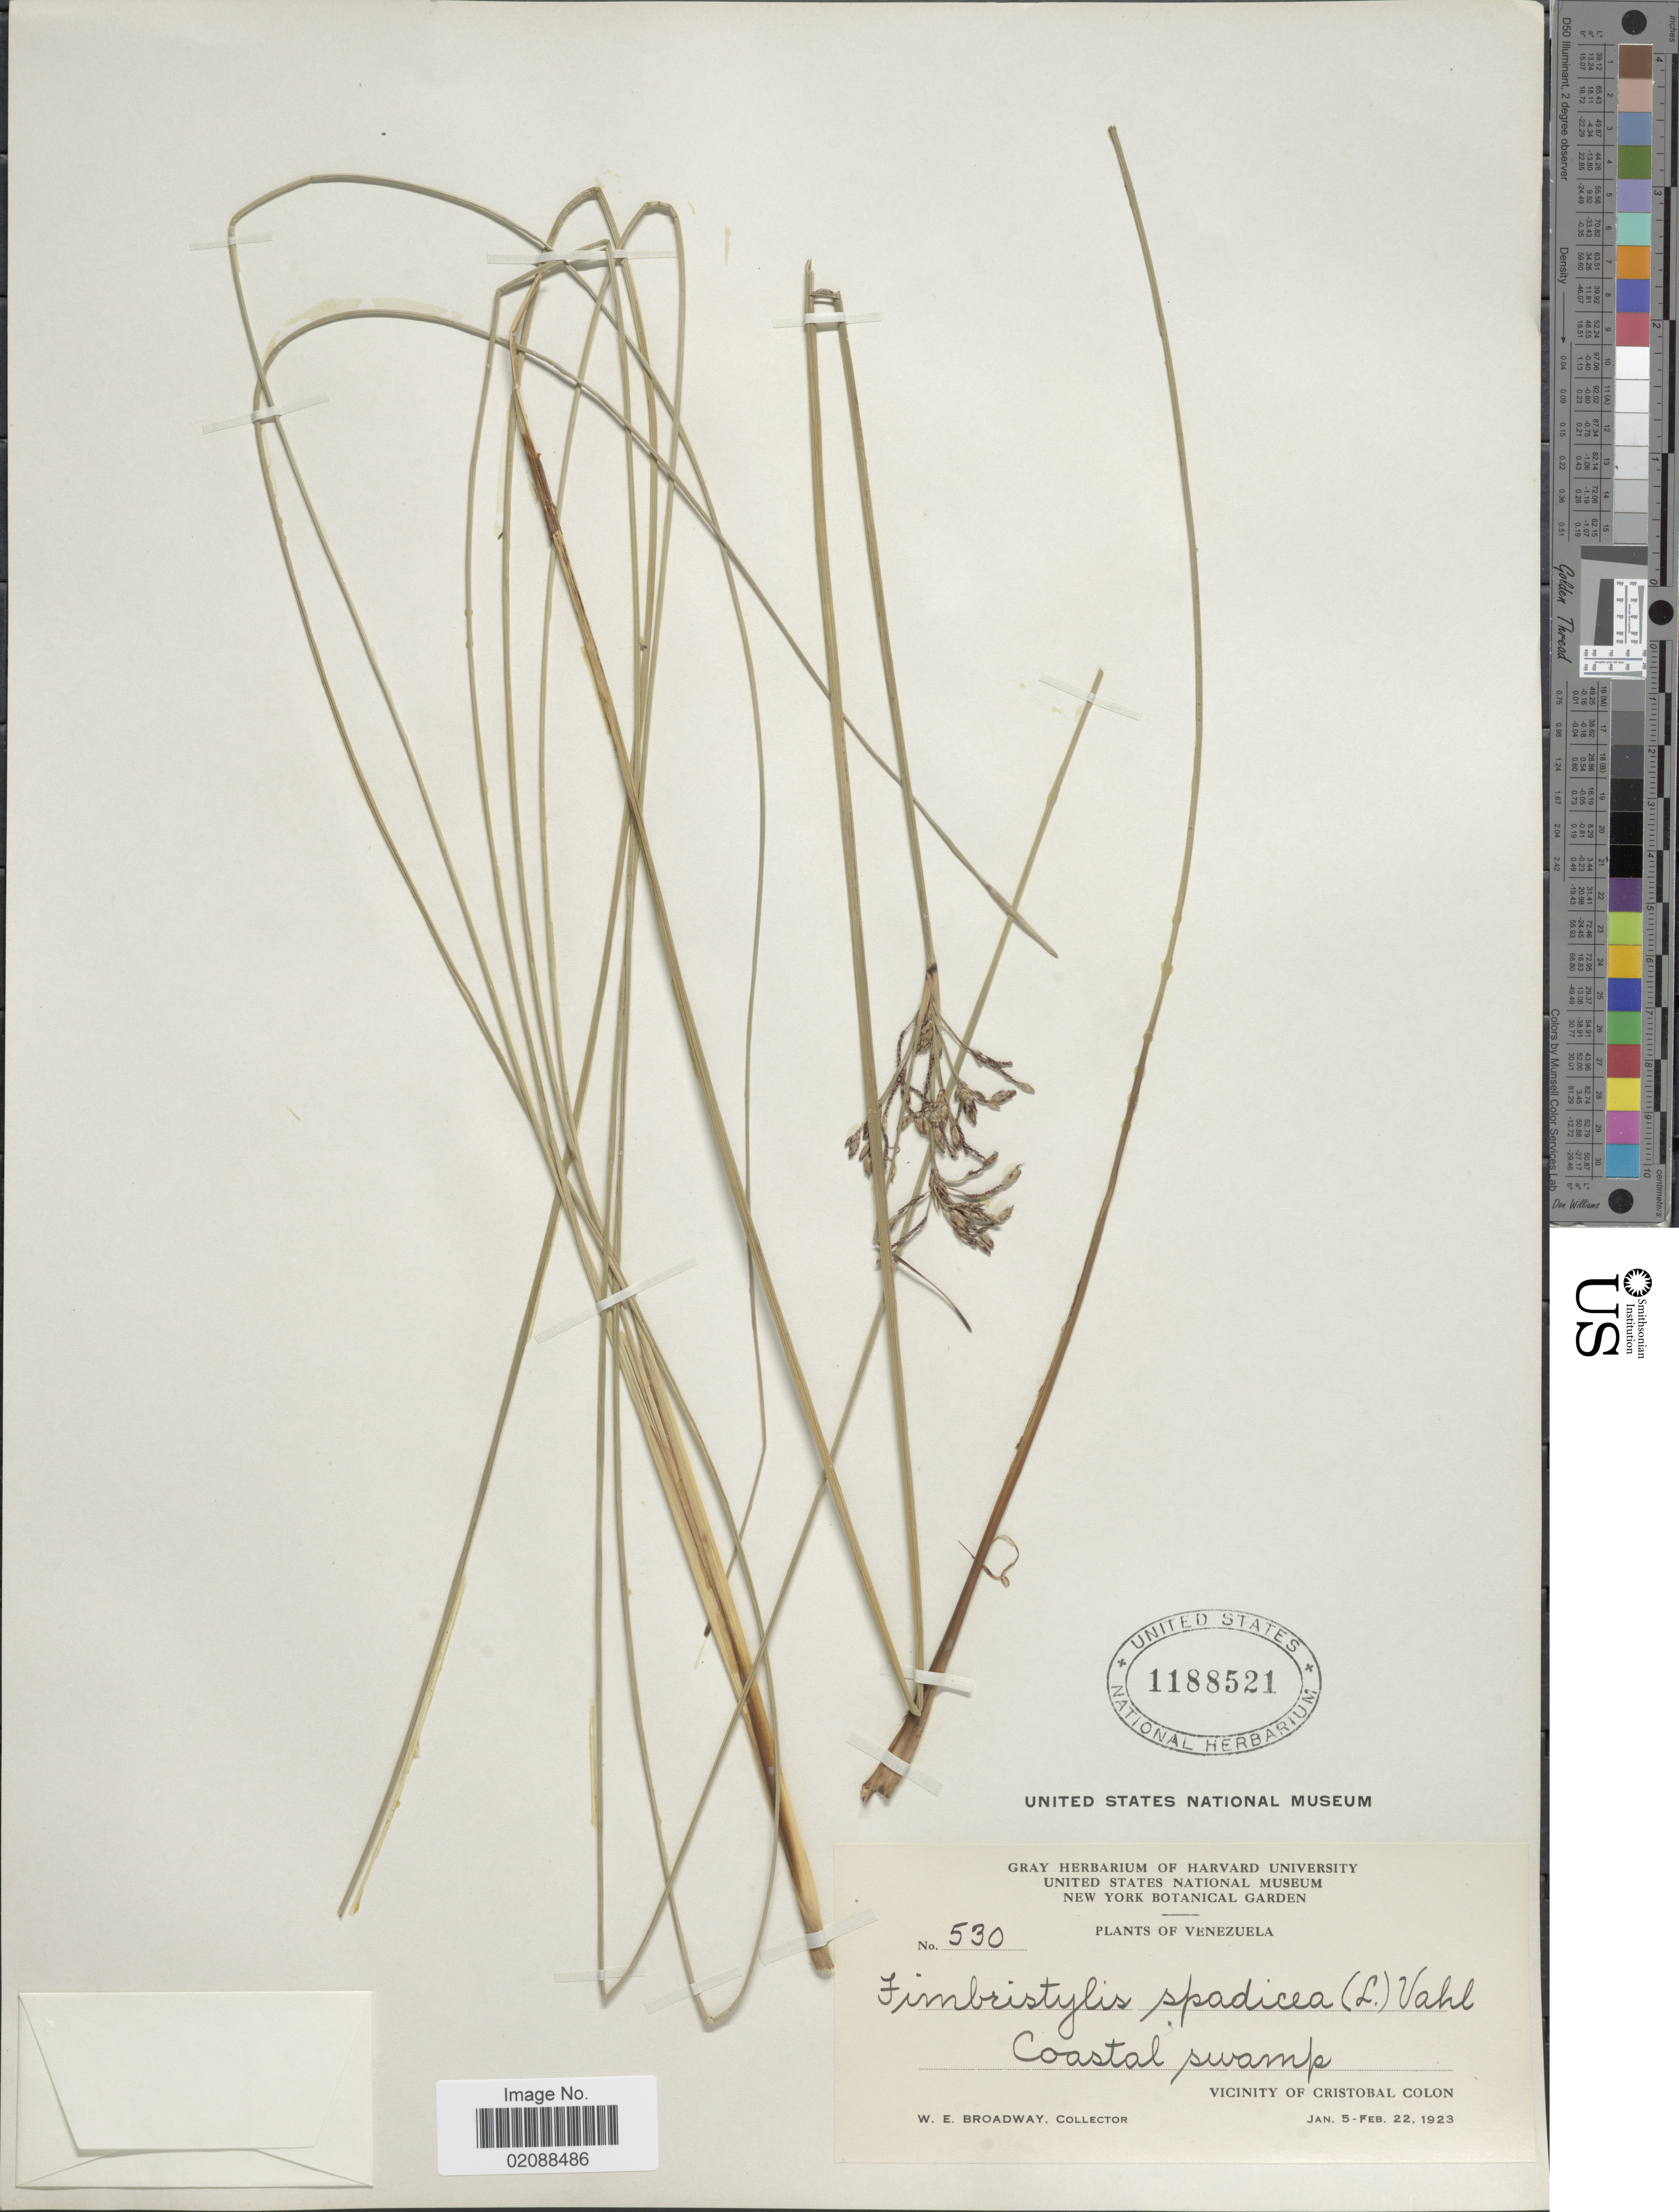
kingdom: Plantae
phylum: Tracheophyta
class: Liliopsida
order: Poales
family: Cyperaceae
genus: Fimbristylis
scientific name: Fimbristylis spadicea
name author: (L.) Vahl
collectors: W. E. Broadway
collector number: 530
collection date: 1923-01-05/1923-02-22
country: Venezuela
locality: Coastal swamp. Vicinity of Cristobal Colon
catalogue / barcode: US 1188521